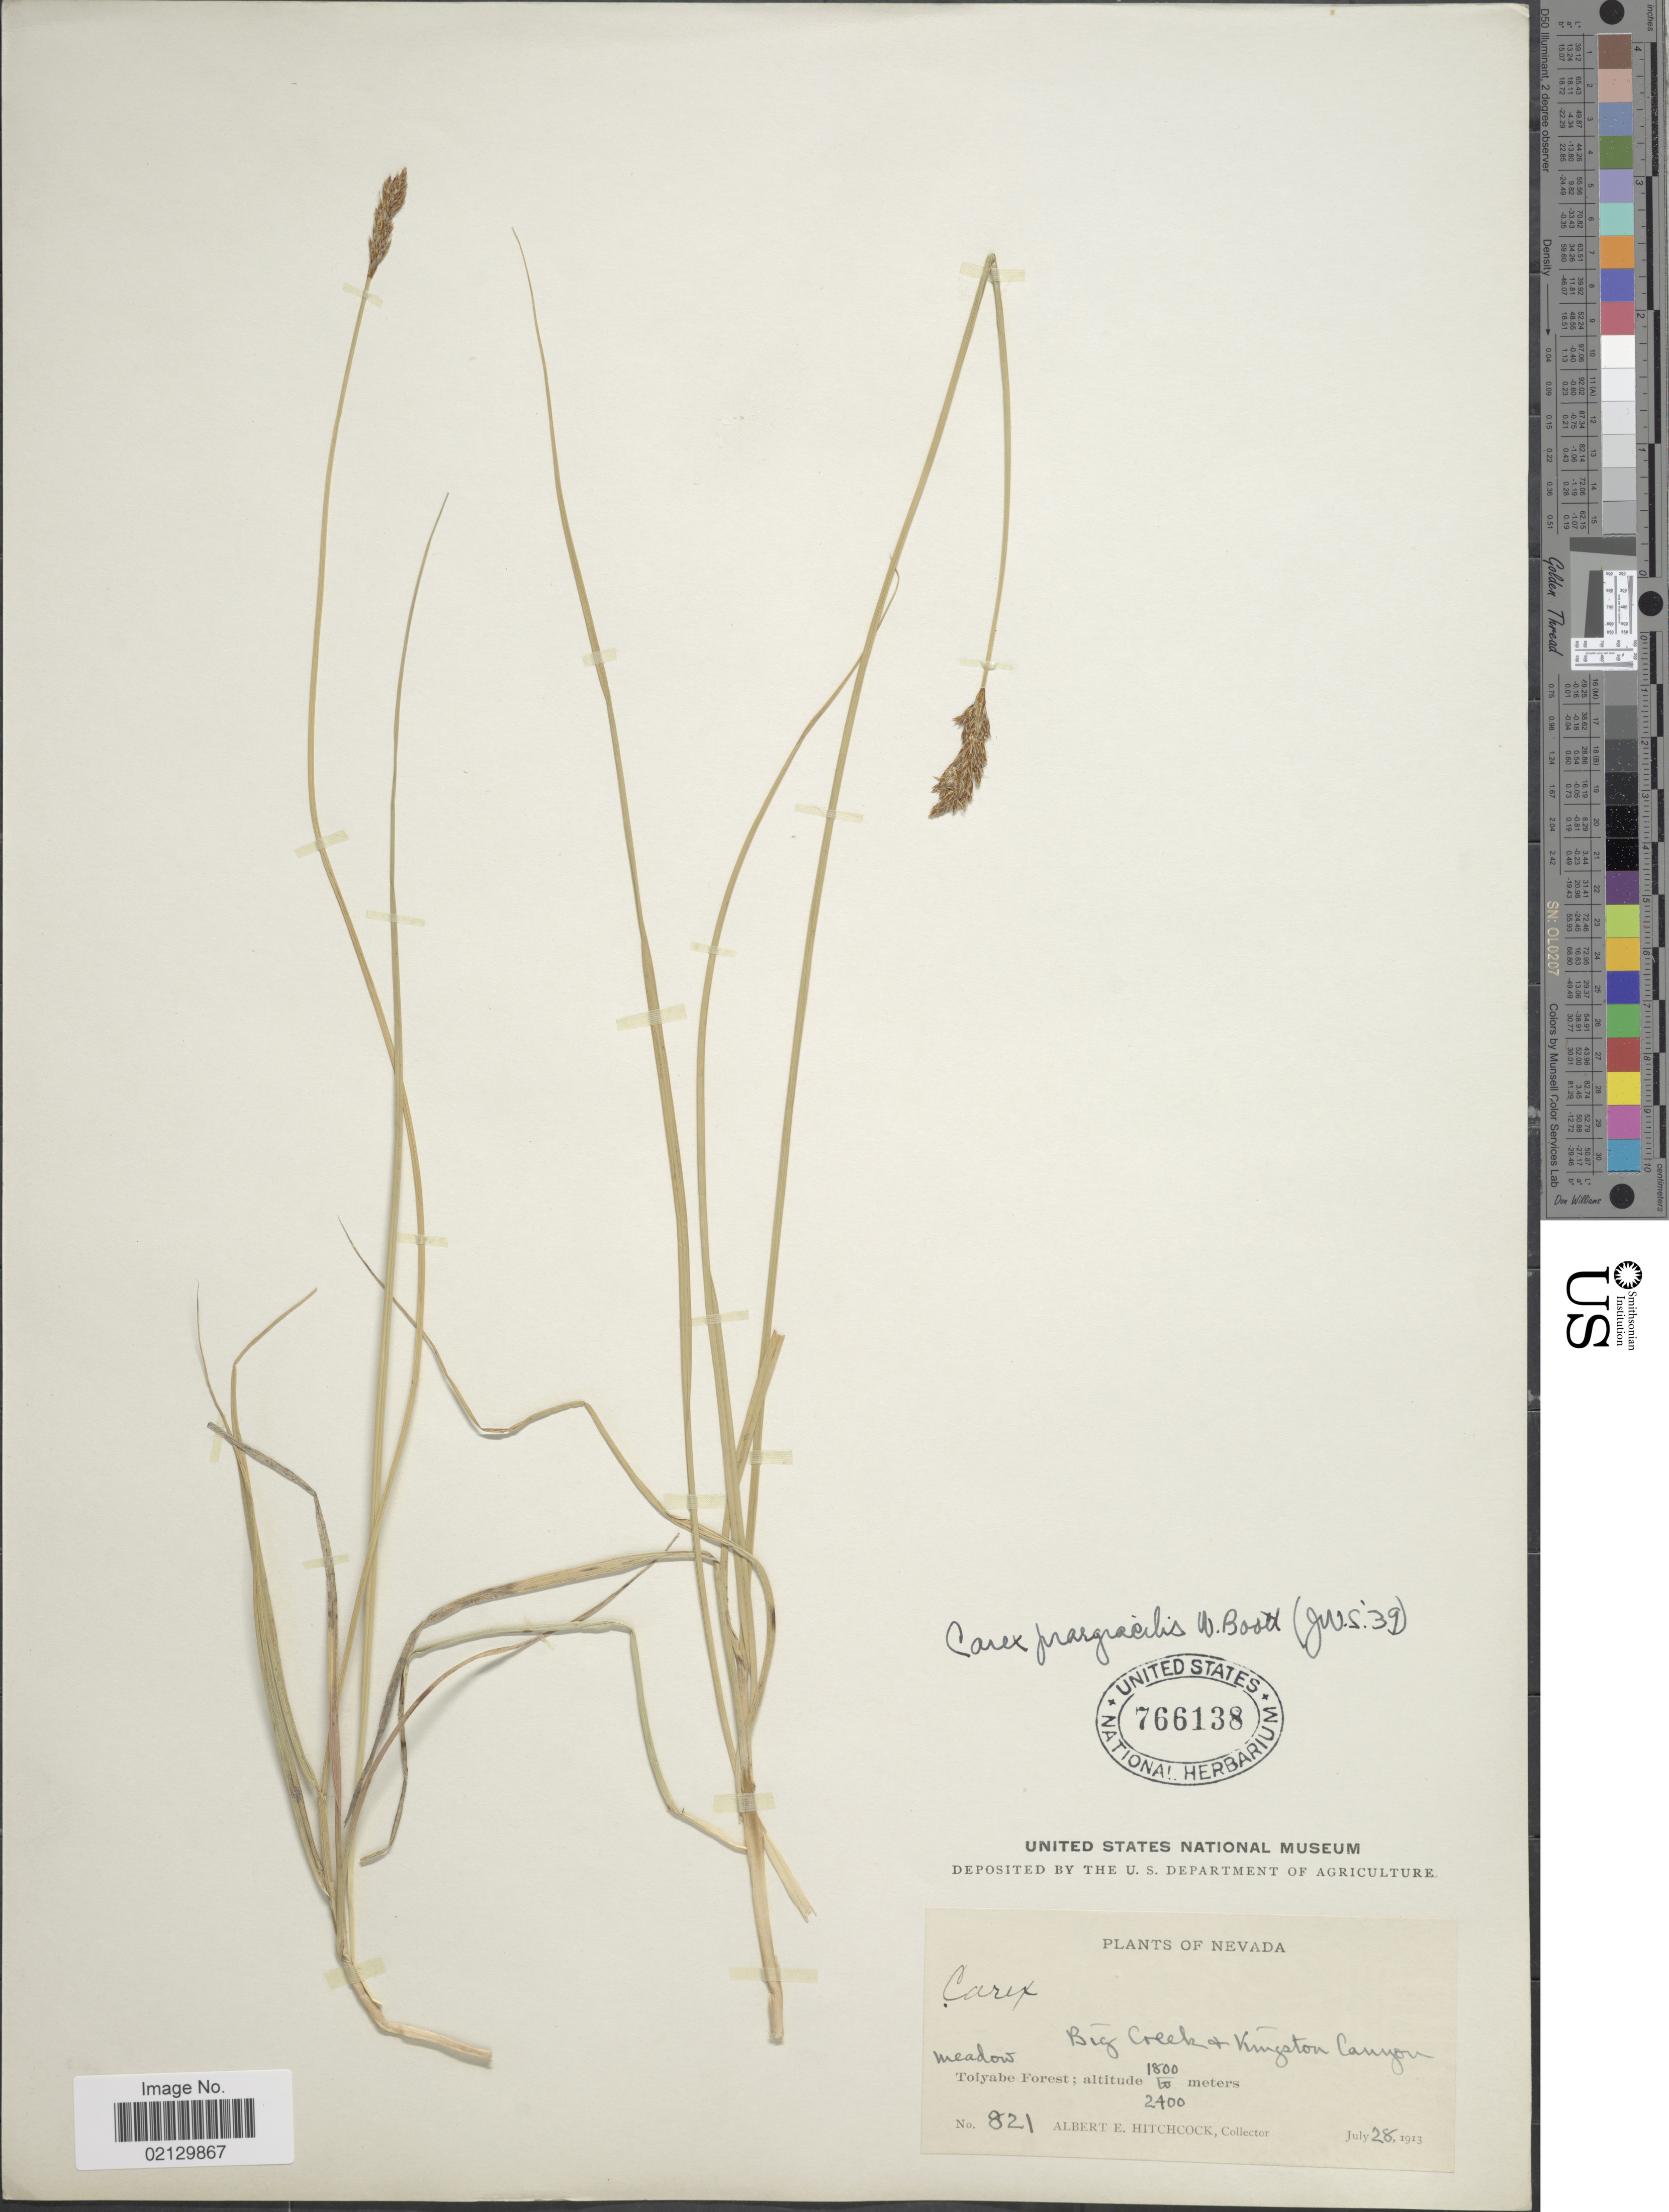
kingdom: Plantae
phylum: Tracheophyta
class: Liliopsida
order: Poales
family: Cyperaceae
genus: Carex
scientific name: Carex praegracilis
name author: W. Boott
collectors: A. S. Hitchcock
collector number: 821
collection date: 1913-07-28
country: United States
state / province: Nevada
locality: Nevada, Toiyabe Forest. Big Creek + Kingston Canyon.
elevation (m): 1800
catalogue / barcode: US 766138